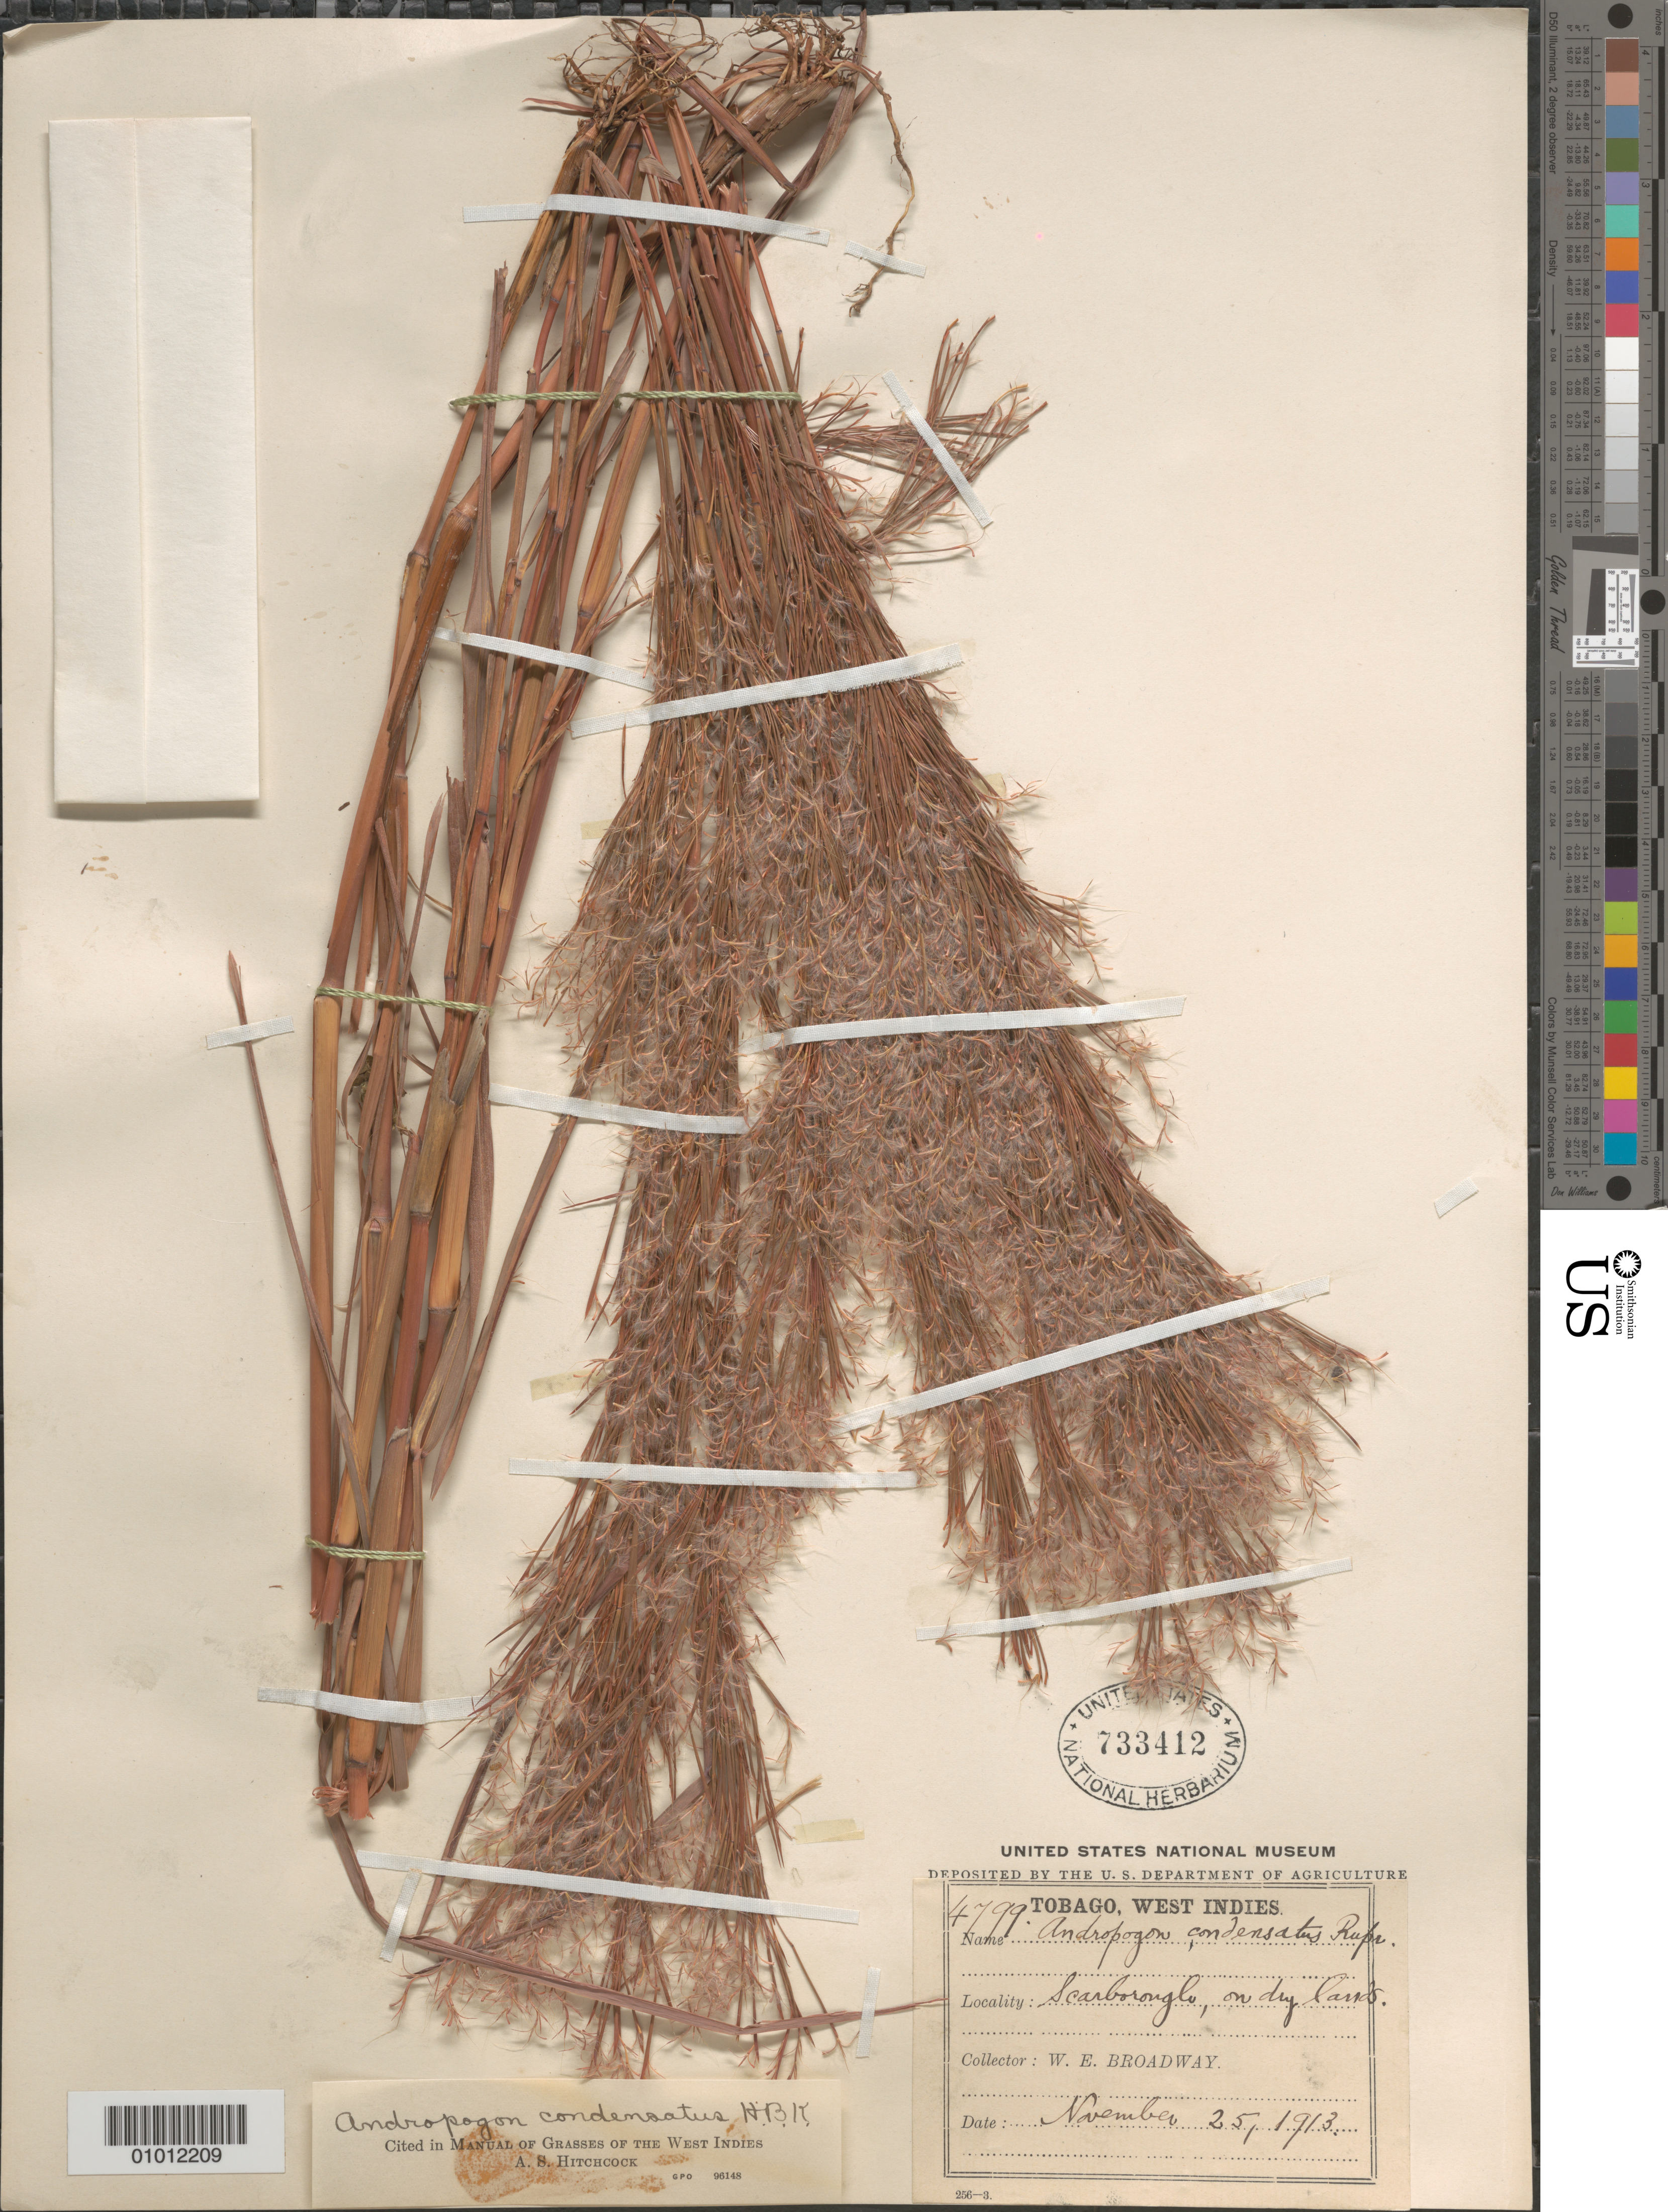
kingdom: Plantae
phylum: Tracheophyta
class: Liliopsida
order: Poales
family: Poaceae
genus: Schizachyrium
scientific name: Schizachyrium condensatum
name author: (Kunth) Nees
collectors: W. E. Broadway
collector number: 4799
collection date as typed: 25 Nov 1913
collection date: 1913-11-25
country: Trinidad and Tobago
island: Tobago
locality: Scarborough, on dry land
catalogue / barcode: US 733412